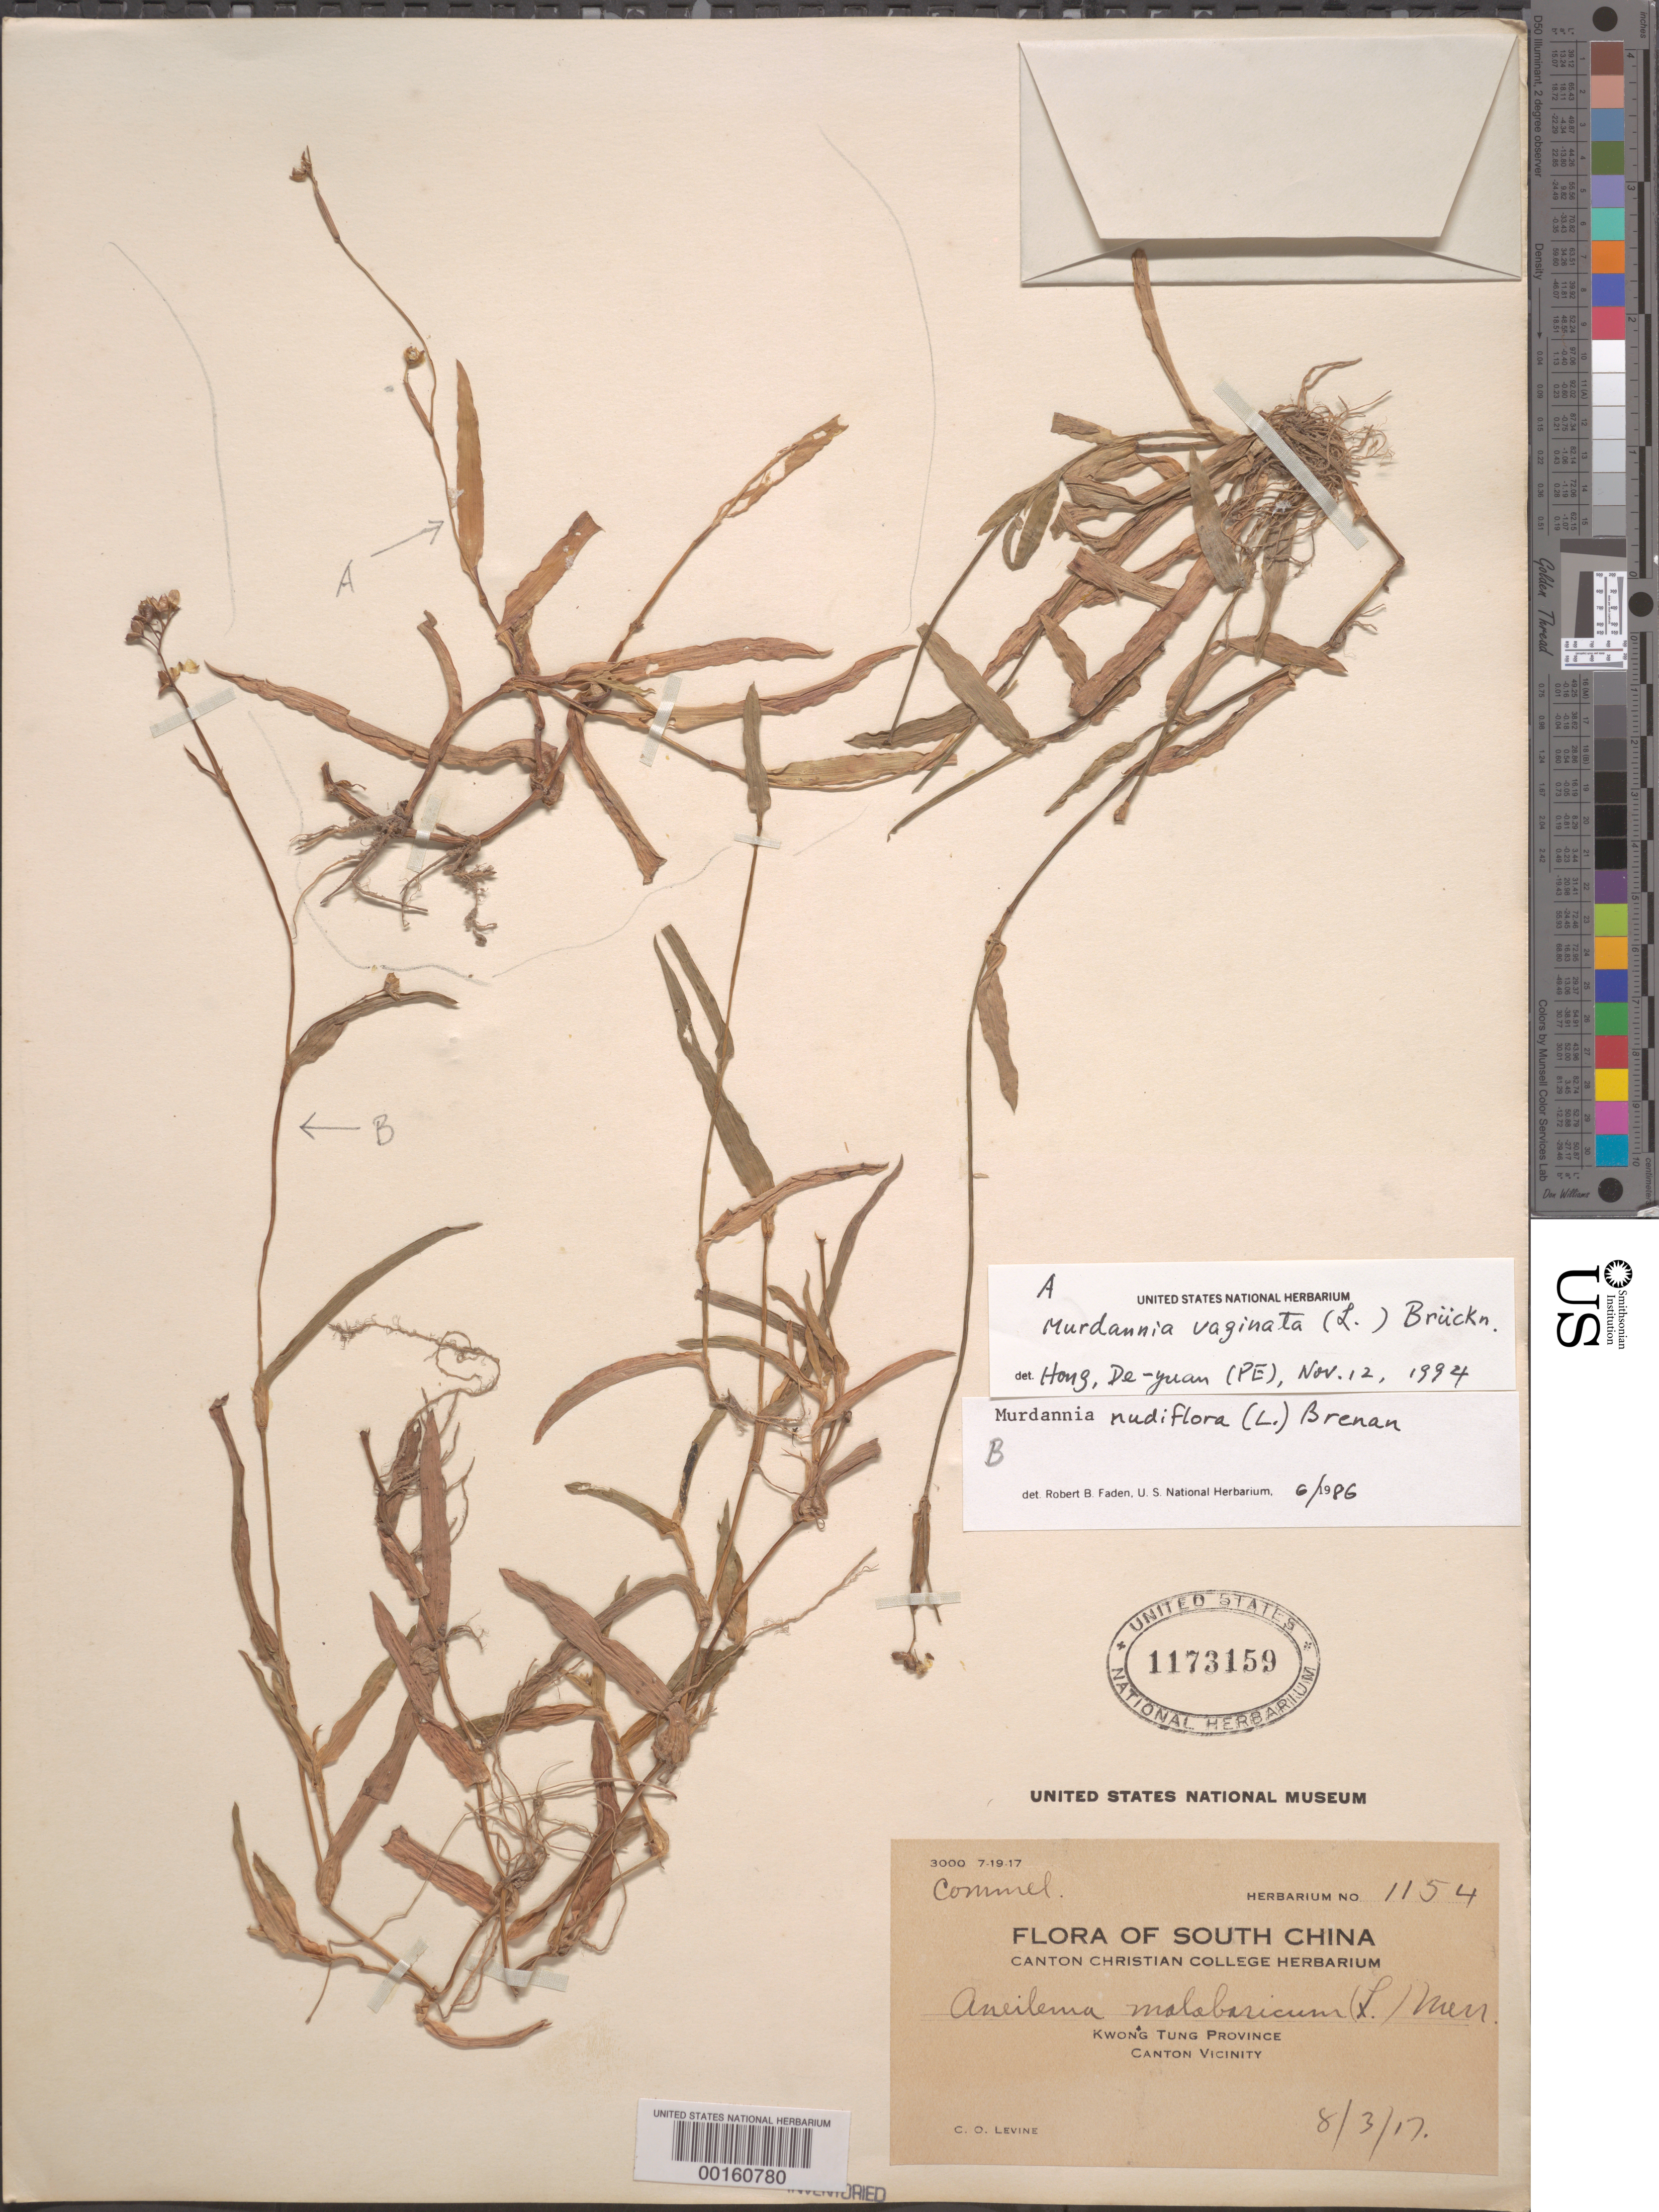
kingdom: Plantae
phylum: Tracheophyta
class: Liliopsida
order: Commelinales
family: Commelinaceae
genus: Murdannia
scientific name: Murdannia nudiflora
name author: (L.) Brenan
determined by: Faden, Robert B., (US), Smithsonian Institution - National Museum of Natural History (UNITED STATES)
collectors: C. O. Levine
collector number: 1154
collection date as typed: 08 Mar 1917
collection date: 1917-03-08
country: China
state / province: Guangdong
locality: Near canton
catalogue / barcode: US 1173159